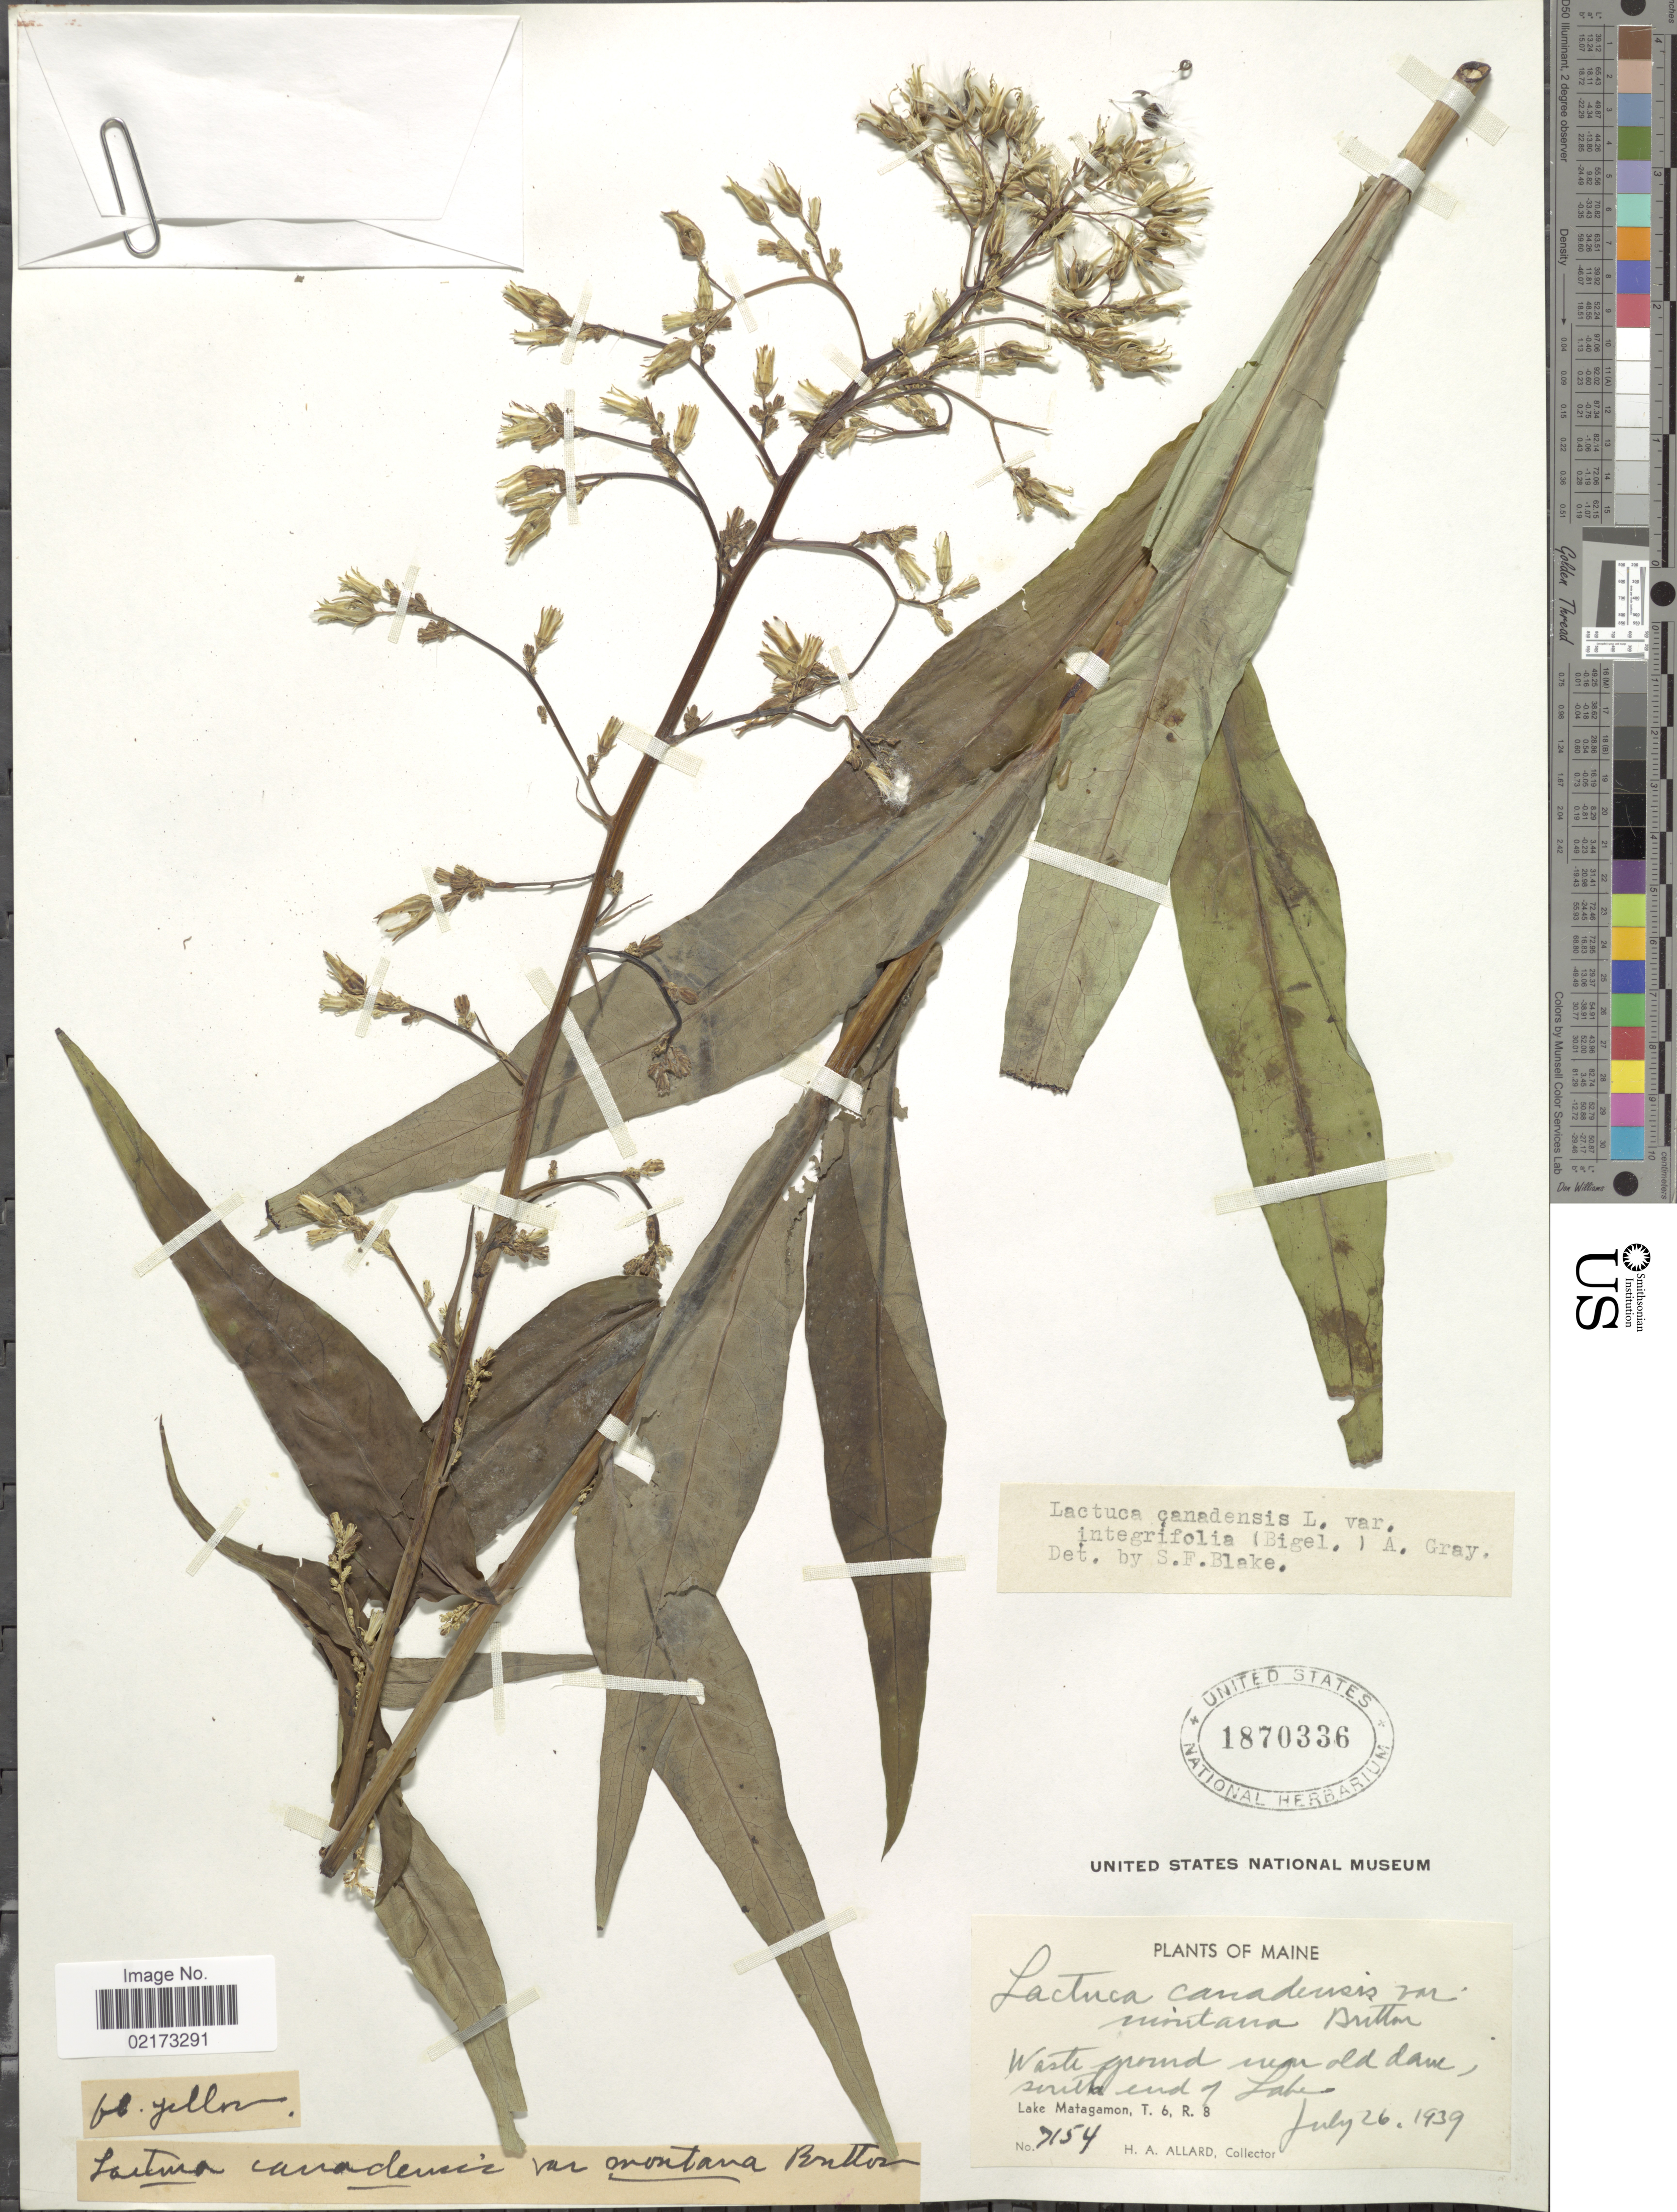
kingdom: Plantae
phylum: Tracheophyta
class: Magnoliopsida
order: Asterales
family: Asteraceae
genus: Lactuca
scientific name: Lactuca canadensis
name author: L.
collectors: H. A. Allard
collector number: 7154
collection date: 1939-07-26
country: United States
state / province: Maine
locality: South end of Lake, Lake Matagamon, T6, R8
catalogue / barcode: US 1870336